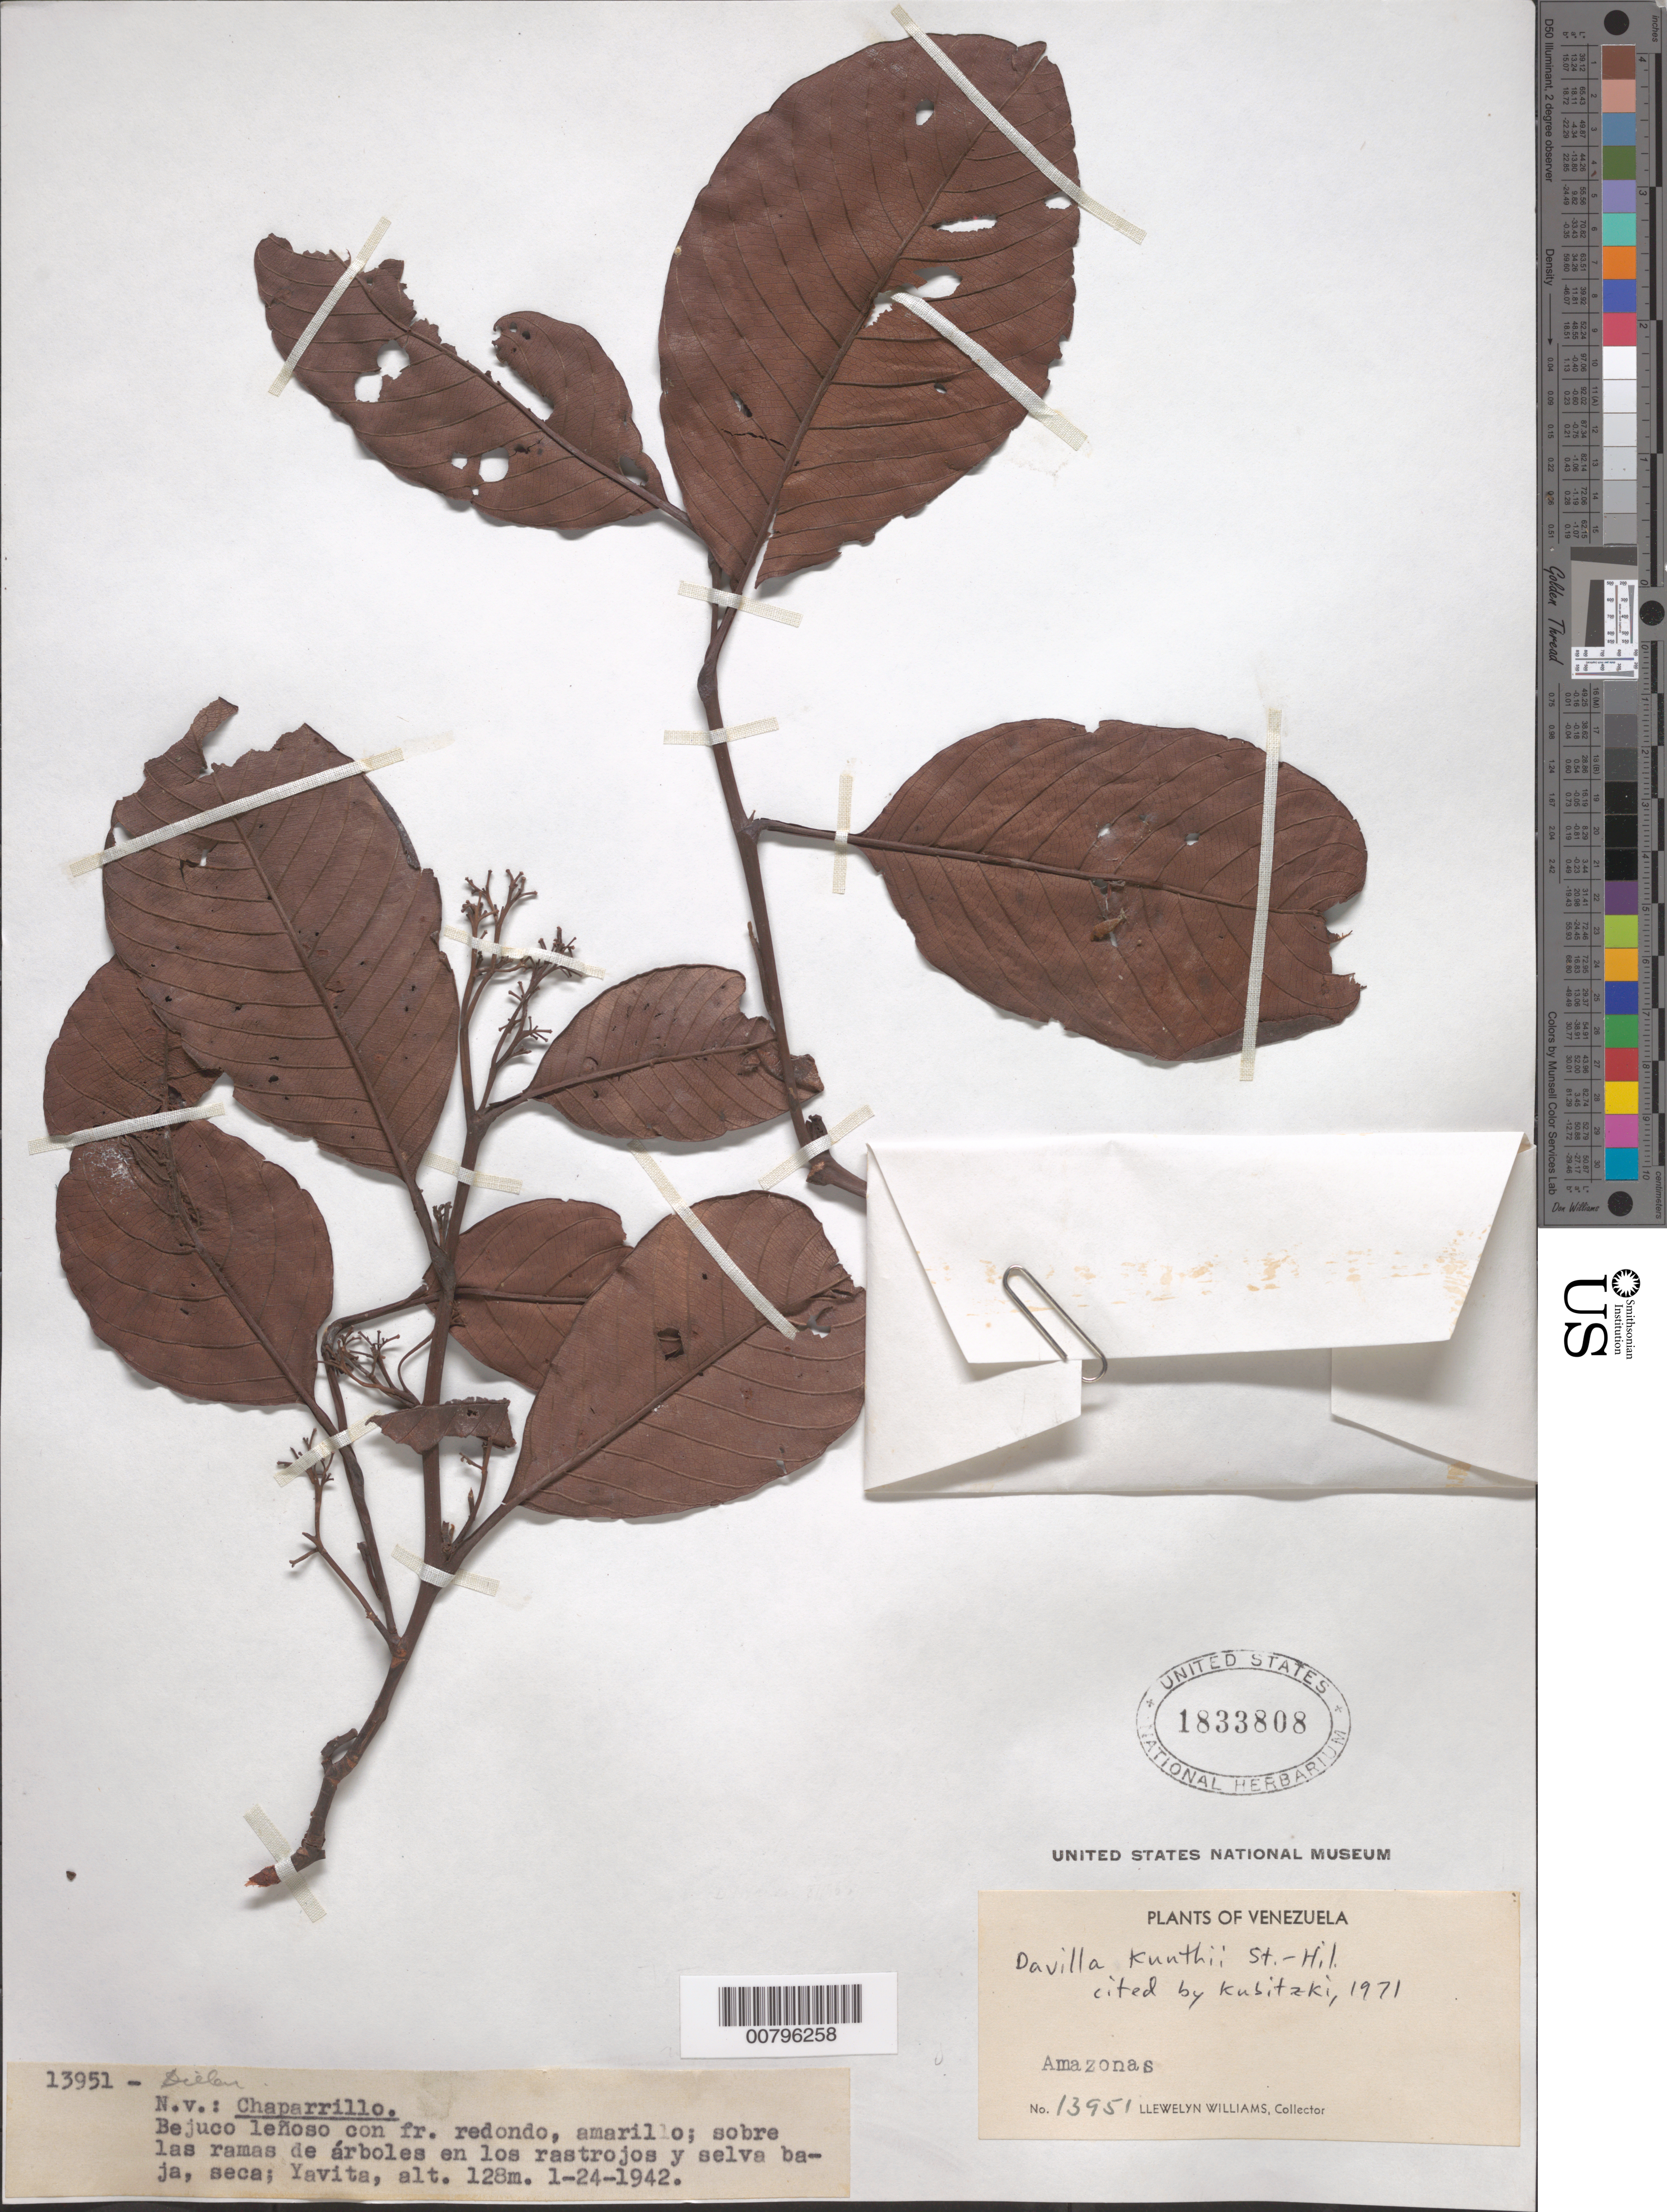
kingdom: Plantae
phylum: Tracheophyta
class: Magnoliopsida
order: Dilleniales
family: Dilleniaceae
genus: Davilla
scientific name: Davilla kunthii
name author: A. St.-Hil.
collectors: Ll. Williams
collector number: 13951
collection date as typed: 24-Jan-42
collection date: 1942-01-24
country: Venezuela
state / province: Amazonas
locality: Yavita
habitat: Sobre las ramas de arboles altos en la selva baja, seca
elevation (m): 128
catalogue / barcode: US 1833808